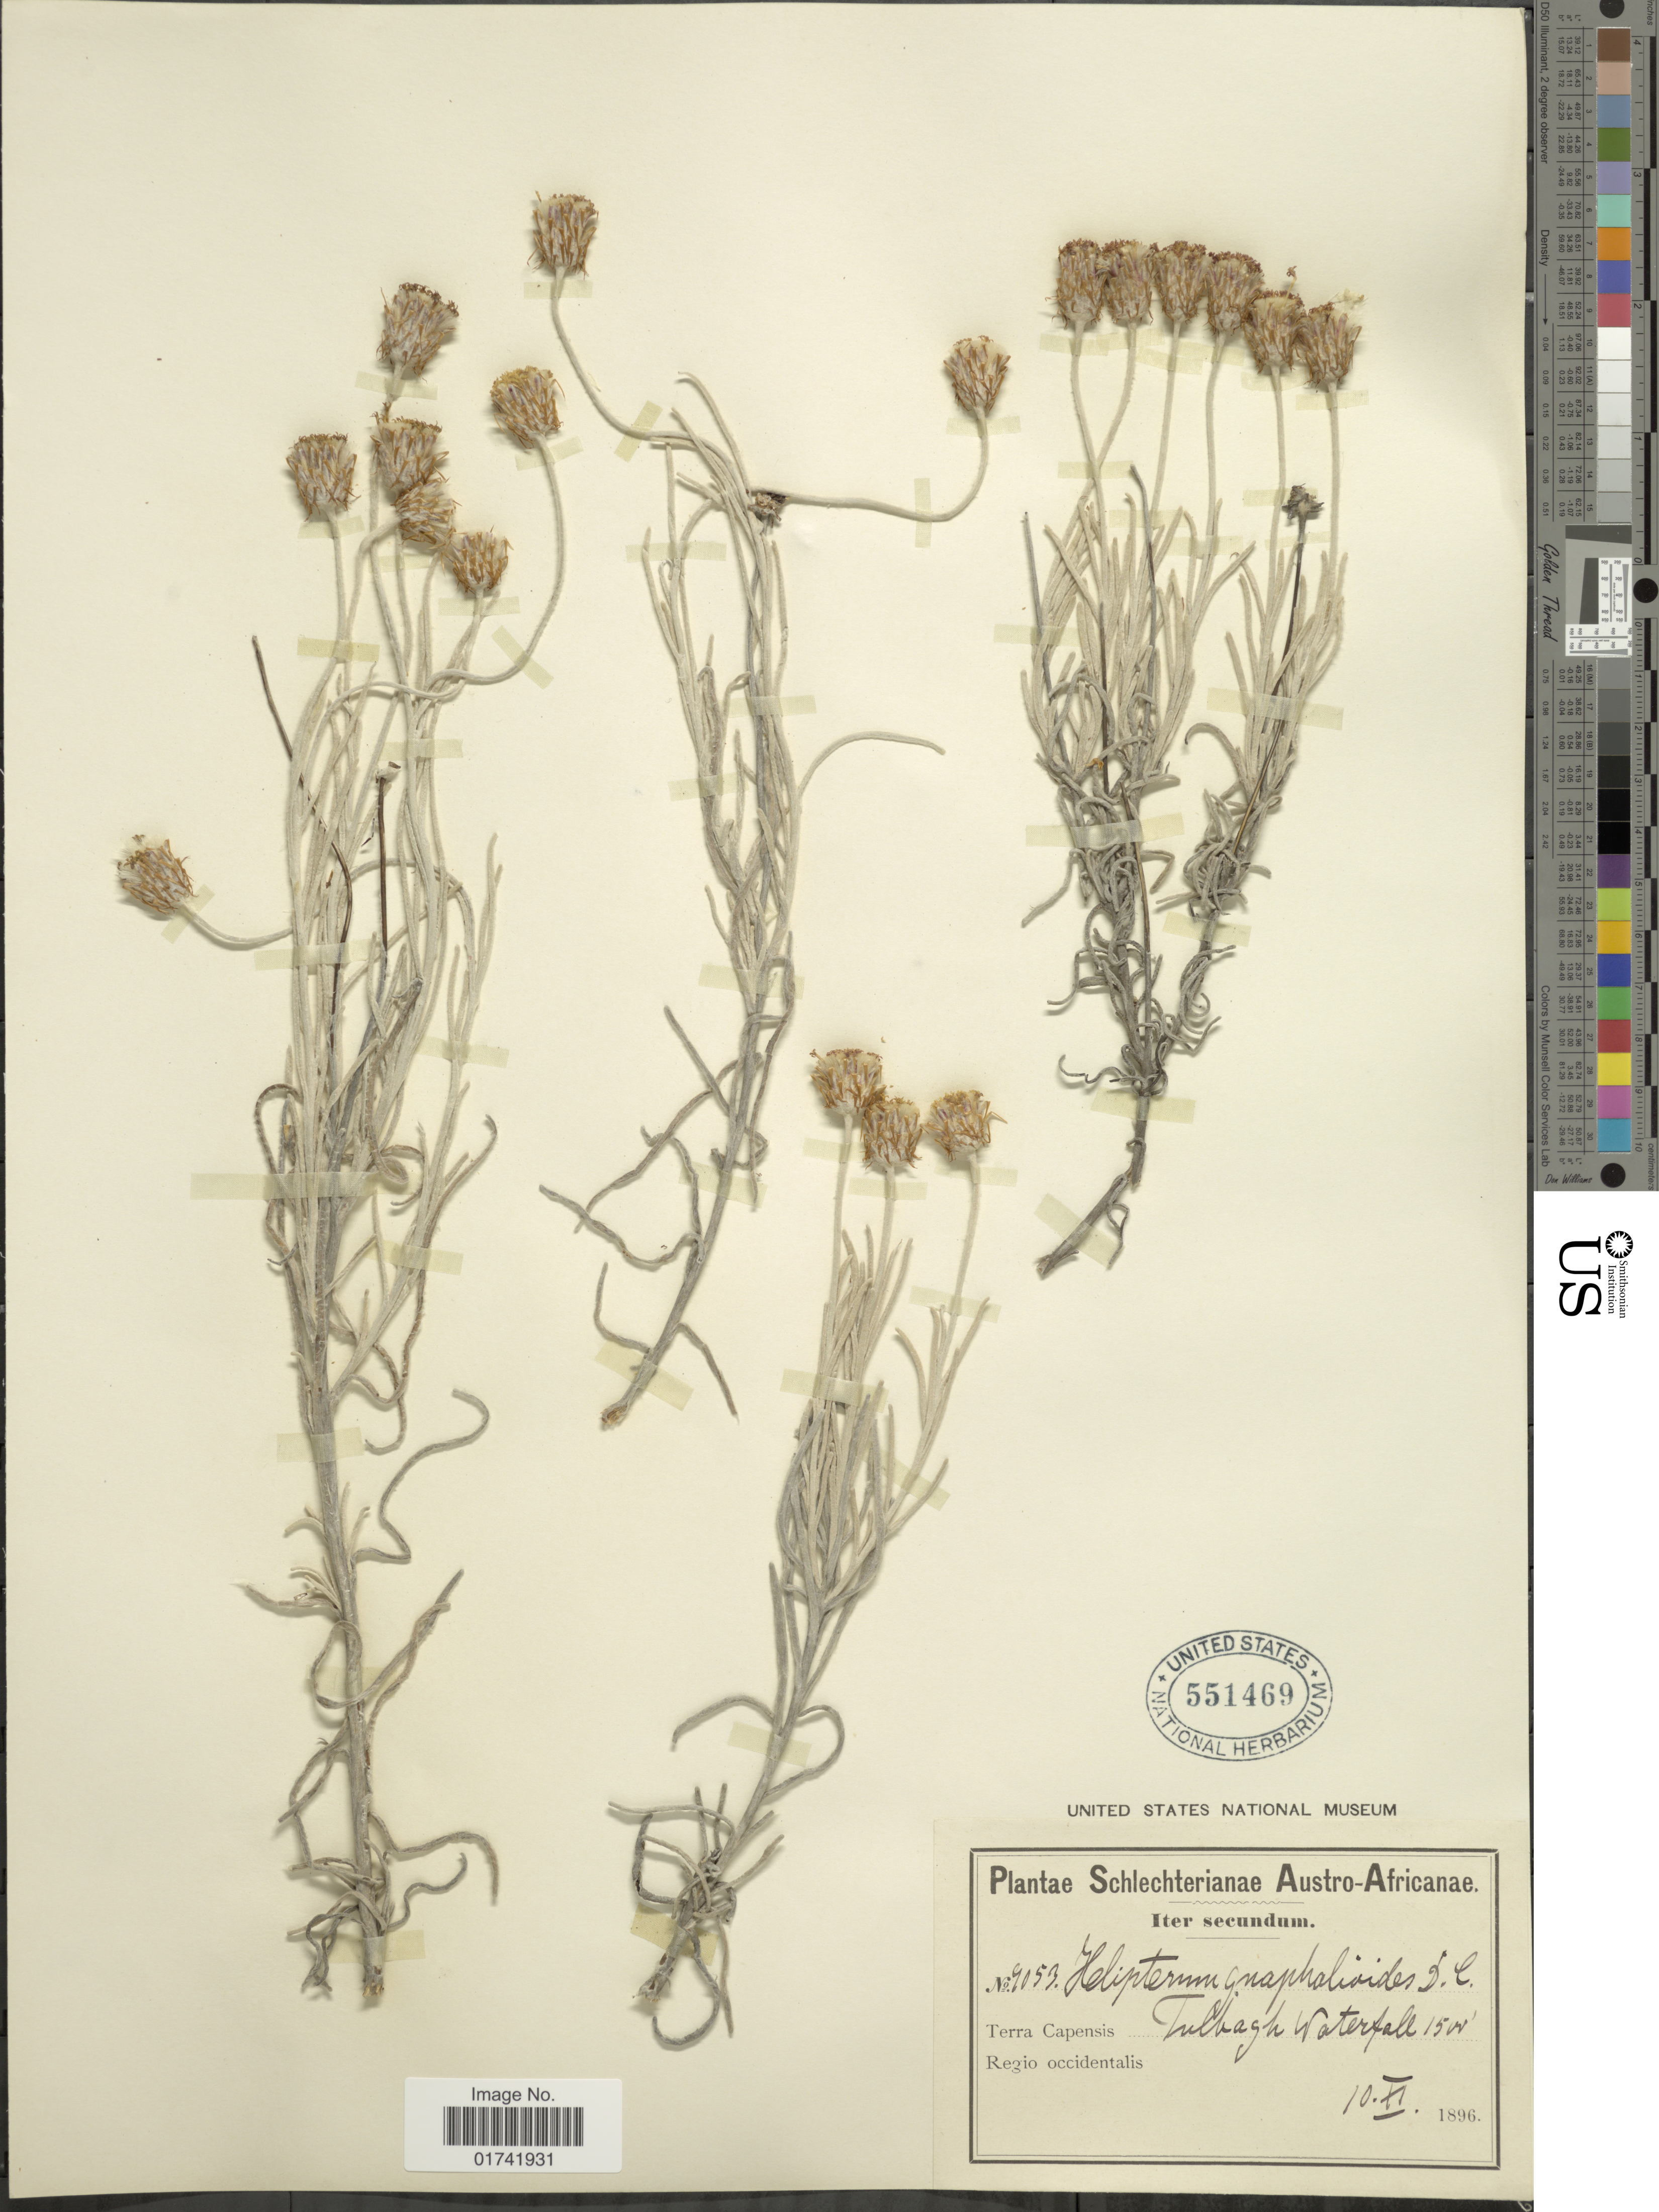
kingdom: Plantae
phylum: Tracheophyta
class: Magnoliopsida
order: Asterales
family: Asteraceae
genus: Helipterum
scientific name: Helipterum gnaphaloides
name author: (L.) DC.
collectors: Schlechter, --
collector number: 9053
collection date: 1896-11-10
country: South Africa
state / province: Western Cape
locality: Terra Capensis: Tulbach Waterfall. Regio Occidentalis.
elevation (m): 457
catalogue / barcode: US 551469